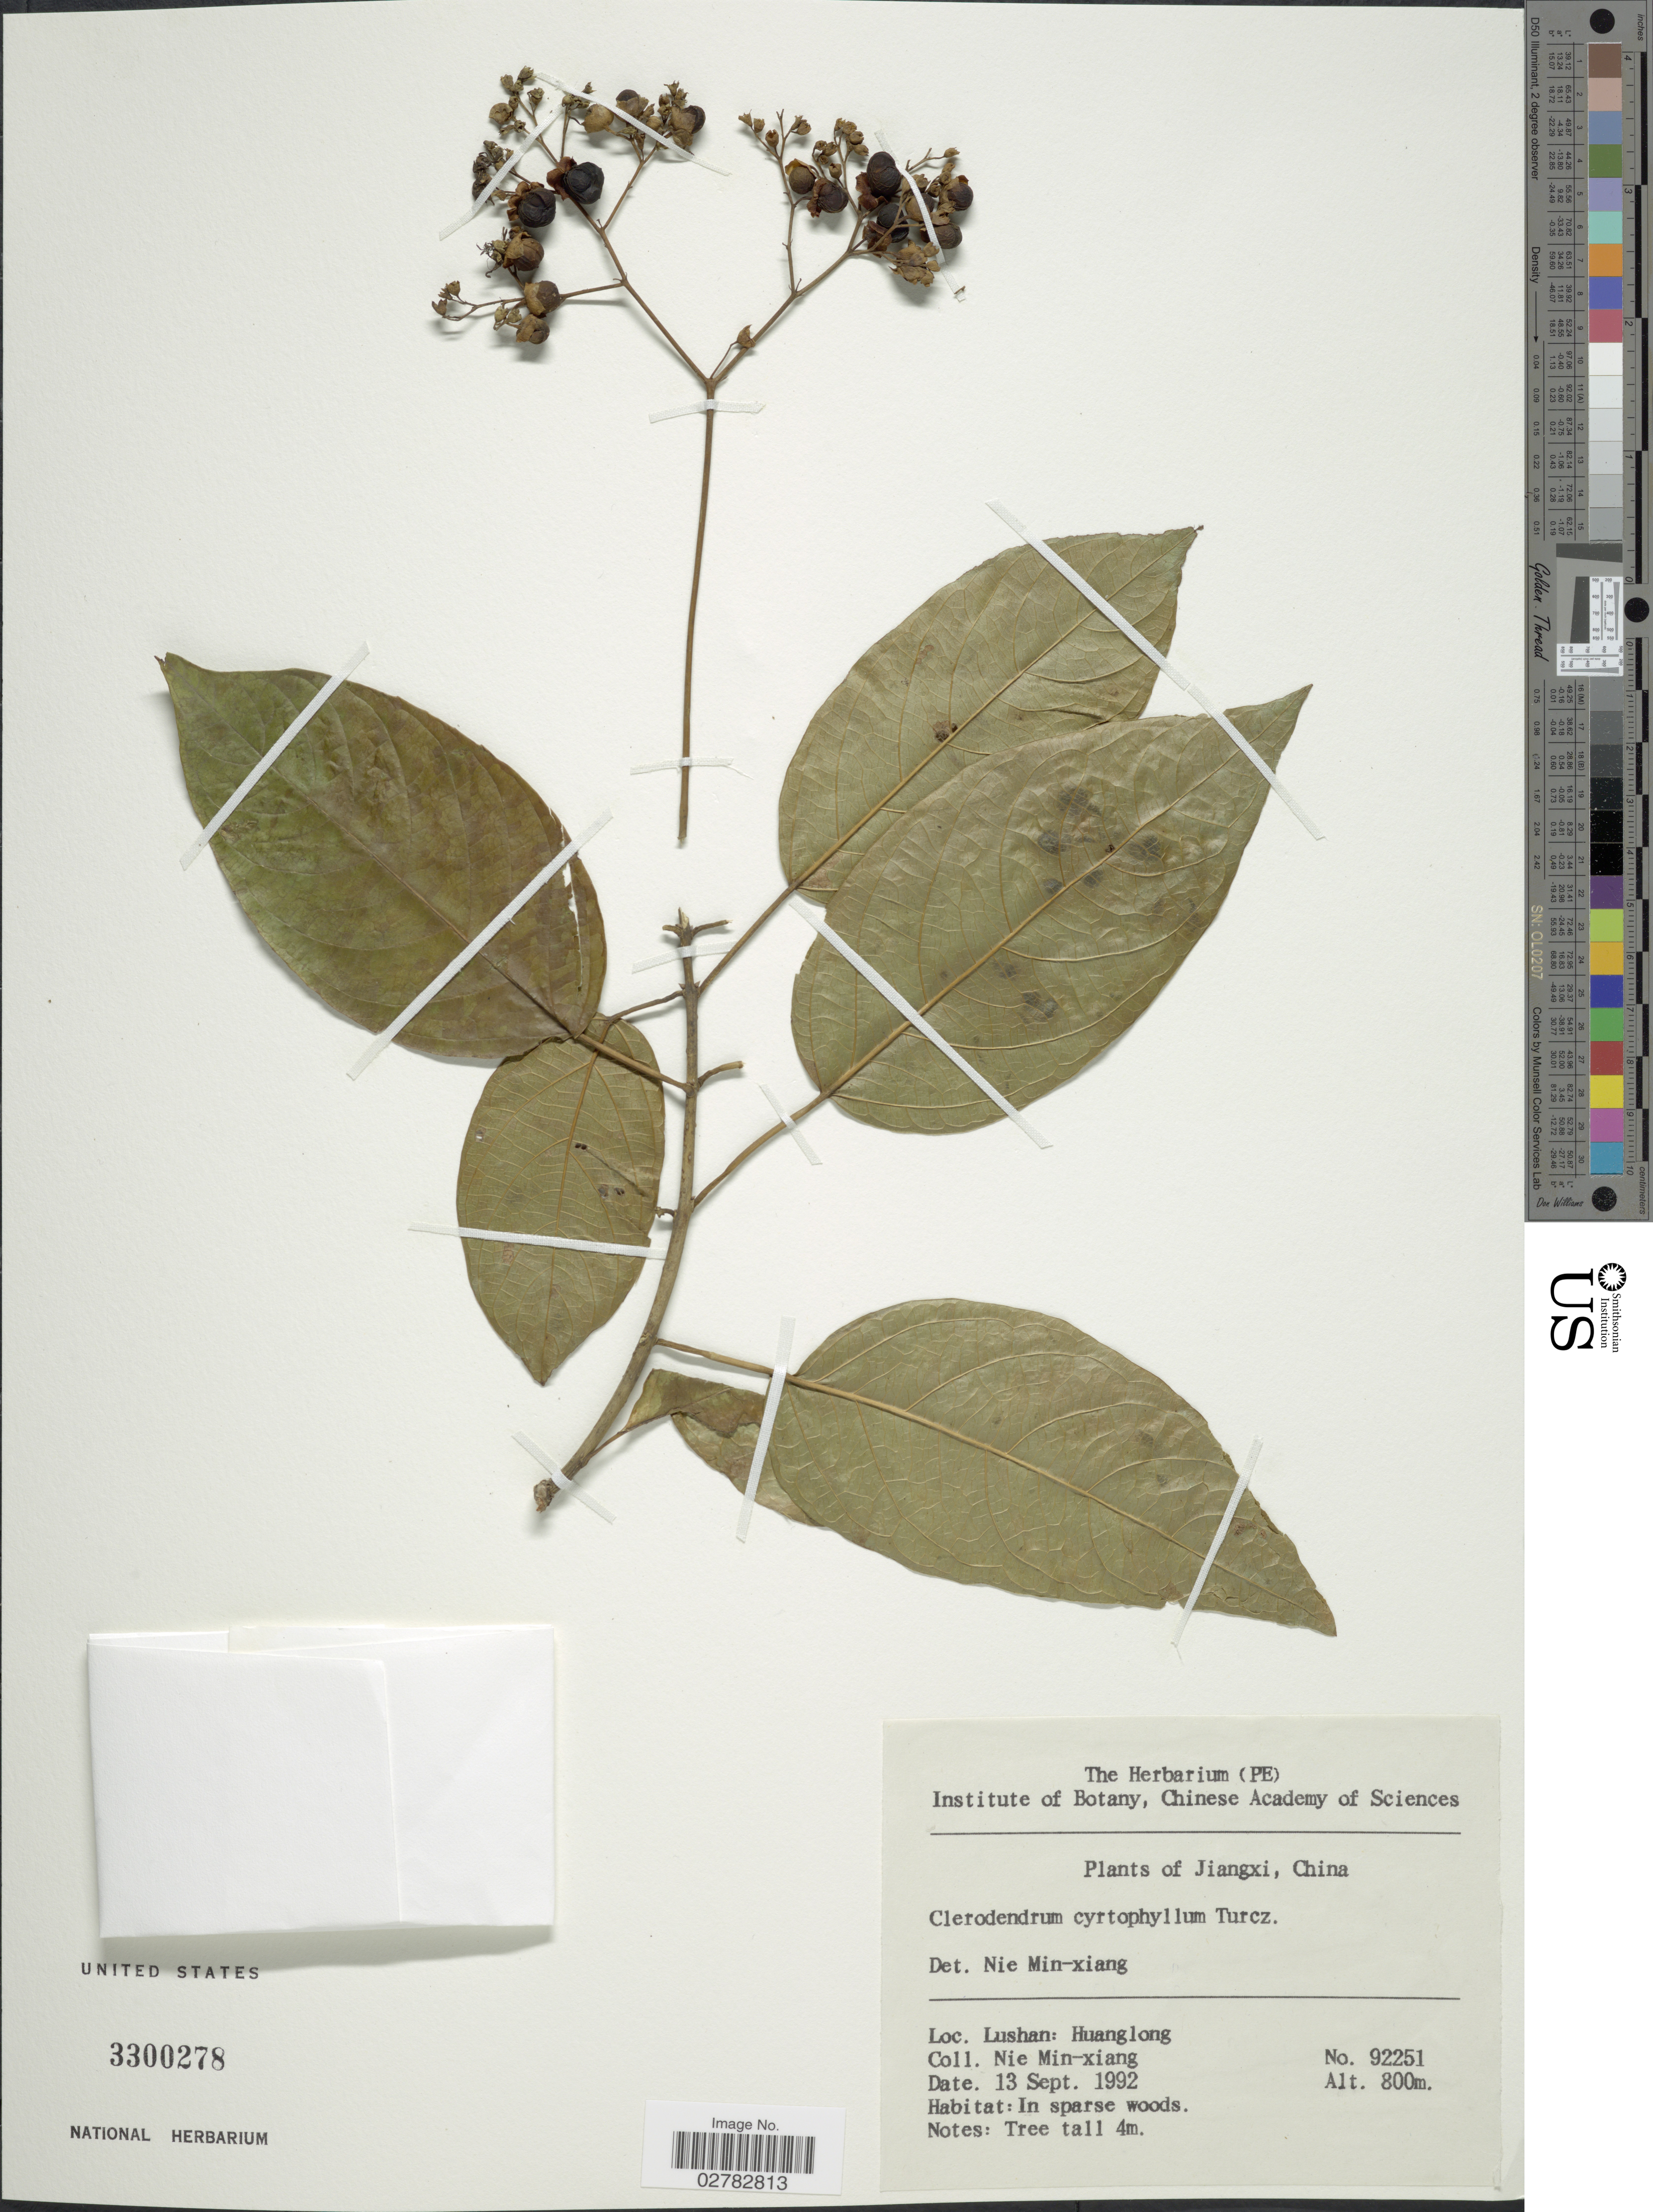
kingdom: Plantae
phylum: Tracheophyta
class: Magnoliopsida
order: Lamiales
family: Lamiaceae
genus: Clerodendrum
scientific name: Clerodendrum cyrtophyllum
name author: Turcz.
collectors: M. Nie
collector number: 92251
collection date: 1992-09-13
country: China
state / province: Jiangxi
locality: Lushan: Huanglong.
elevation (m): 800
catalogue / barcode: US 3300278